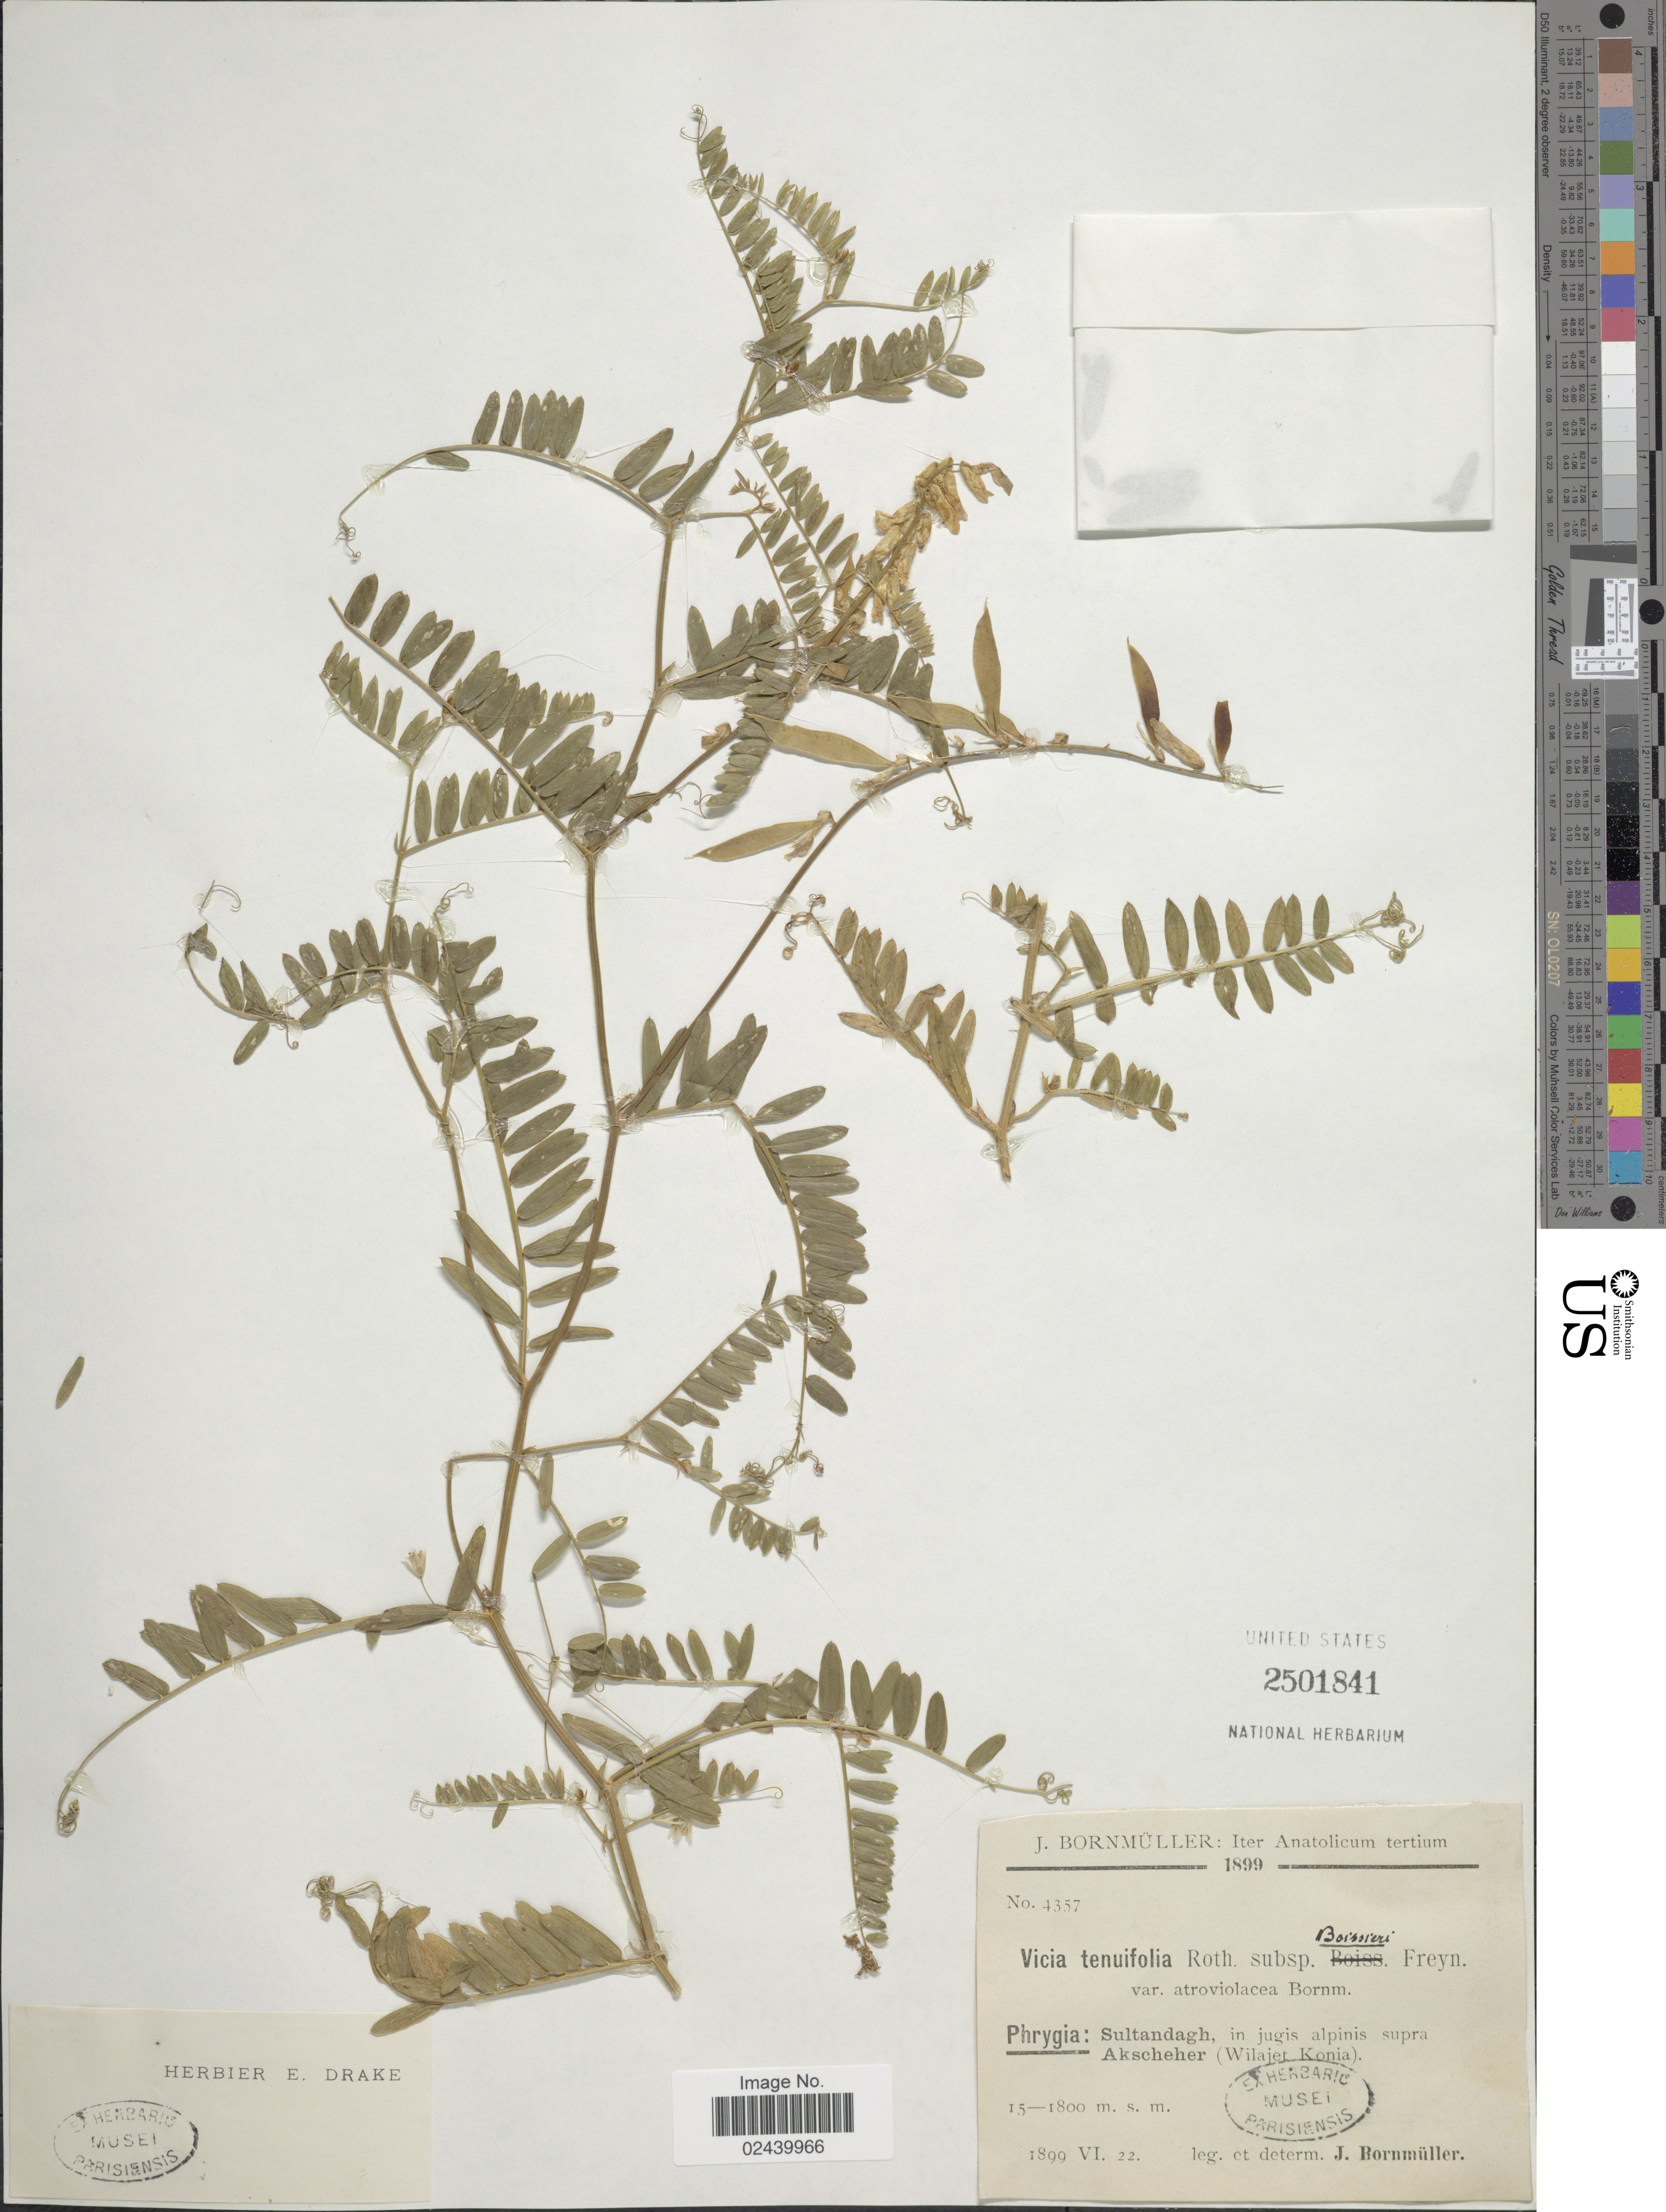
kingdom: Plantae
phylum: Tracheophyta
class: Magnoliopsida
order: Fabales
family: Fabaceae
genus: Vicia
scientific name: Vicia tenuifolia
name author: Ten.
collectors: J. Bornmüller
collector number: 4357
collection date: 1899-06-22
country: Turkey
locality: Iter Anatolicum tertium, Phrygia: Sultandagh, in jugis alpinis supra Akscheher (Wilajet Konia)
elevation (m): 1500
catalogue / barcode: US 2501841